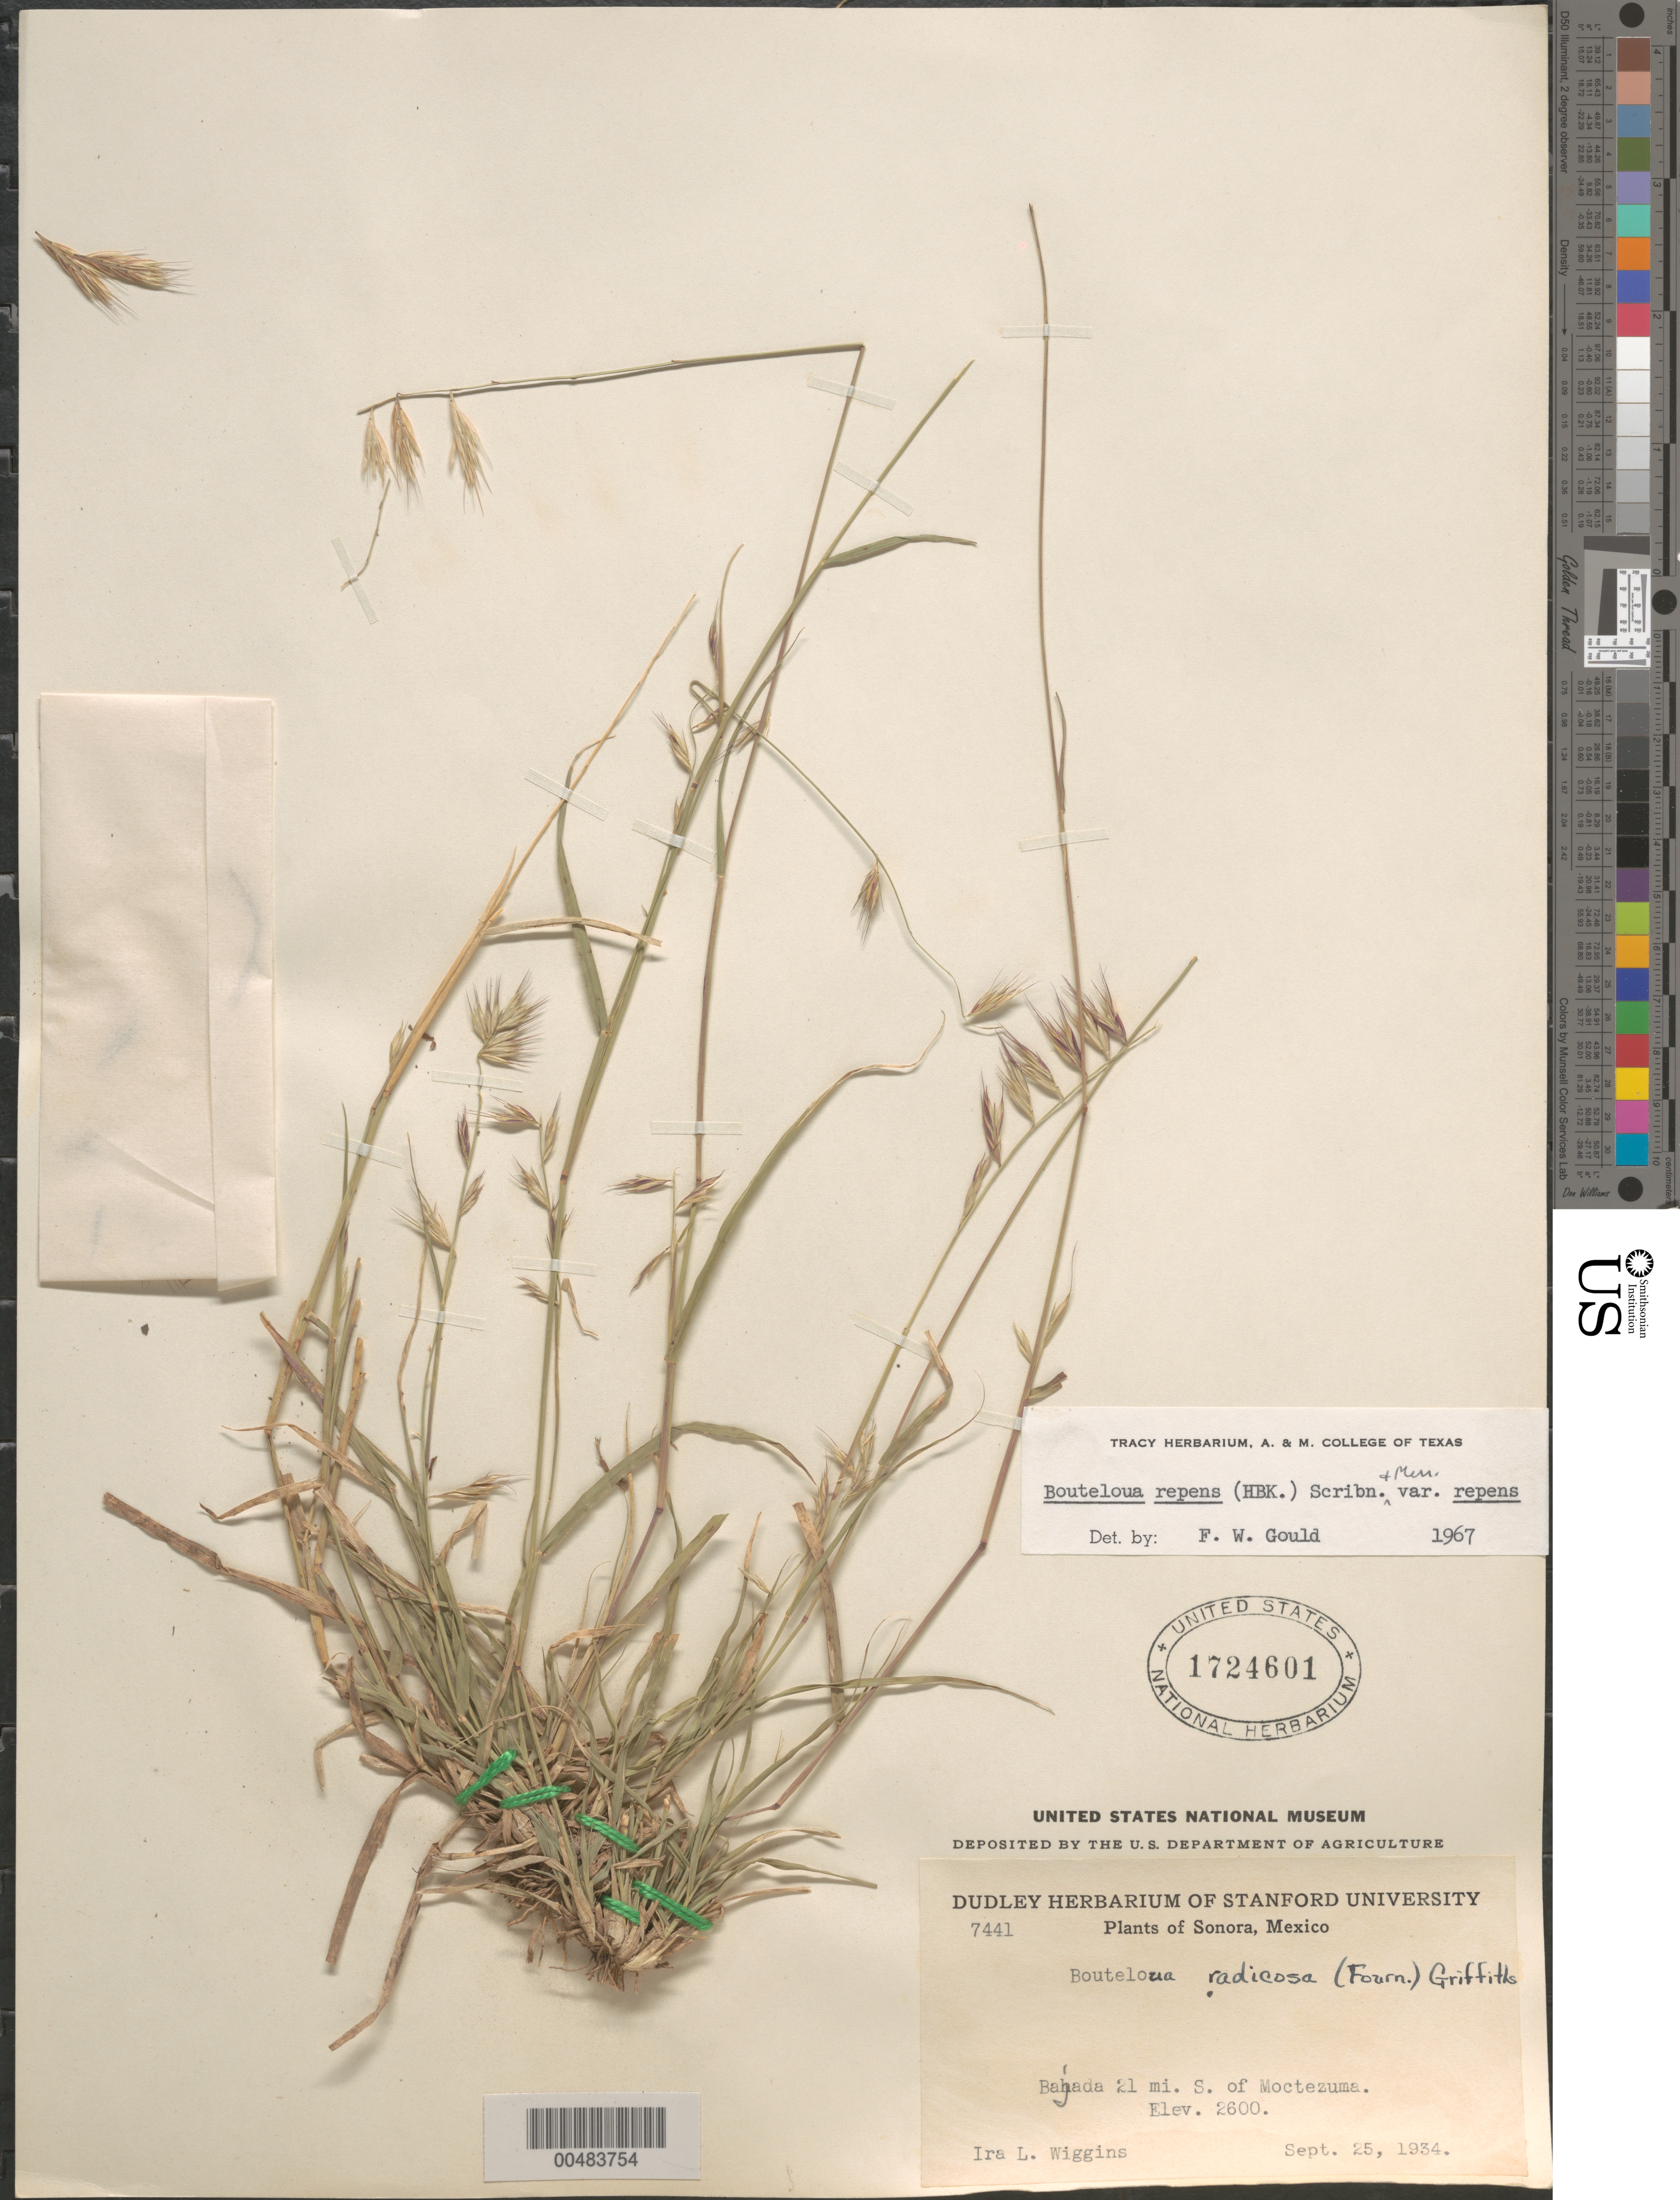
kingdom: Plantae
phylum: Tracheophyta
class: Liliopsida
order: Poales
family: Poaceae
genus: Bouteloua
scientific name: Bouteloua repens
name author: (Kunth) Scribn. & Merr.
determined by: Gould, F. W.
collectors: I. L. Wiggins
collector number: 7441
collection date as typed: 25 Sep 1934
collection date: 1934-09-25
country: Mexico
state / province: Sonora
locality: Bajada 21 mi S of Moctezuma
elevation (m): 792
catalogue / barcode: US 1724601